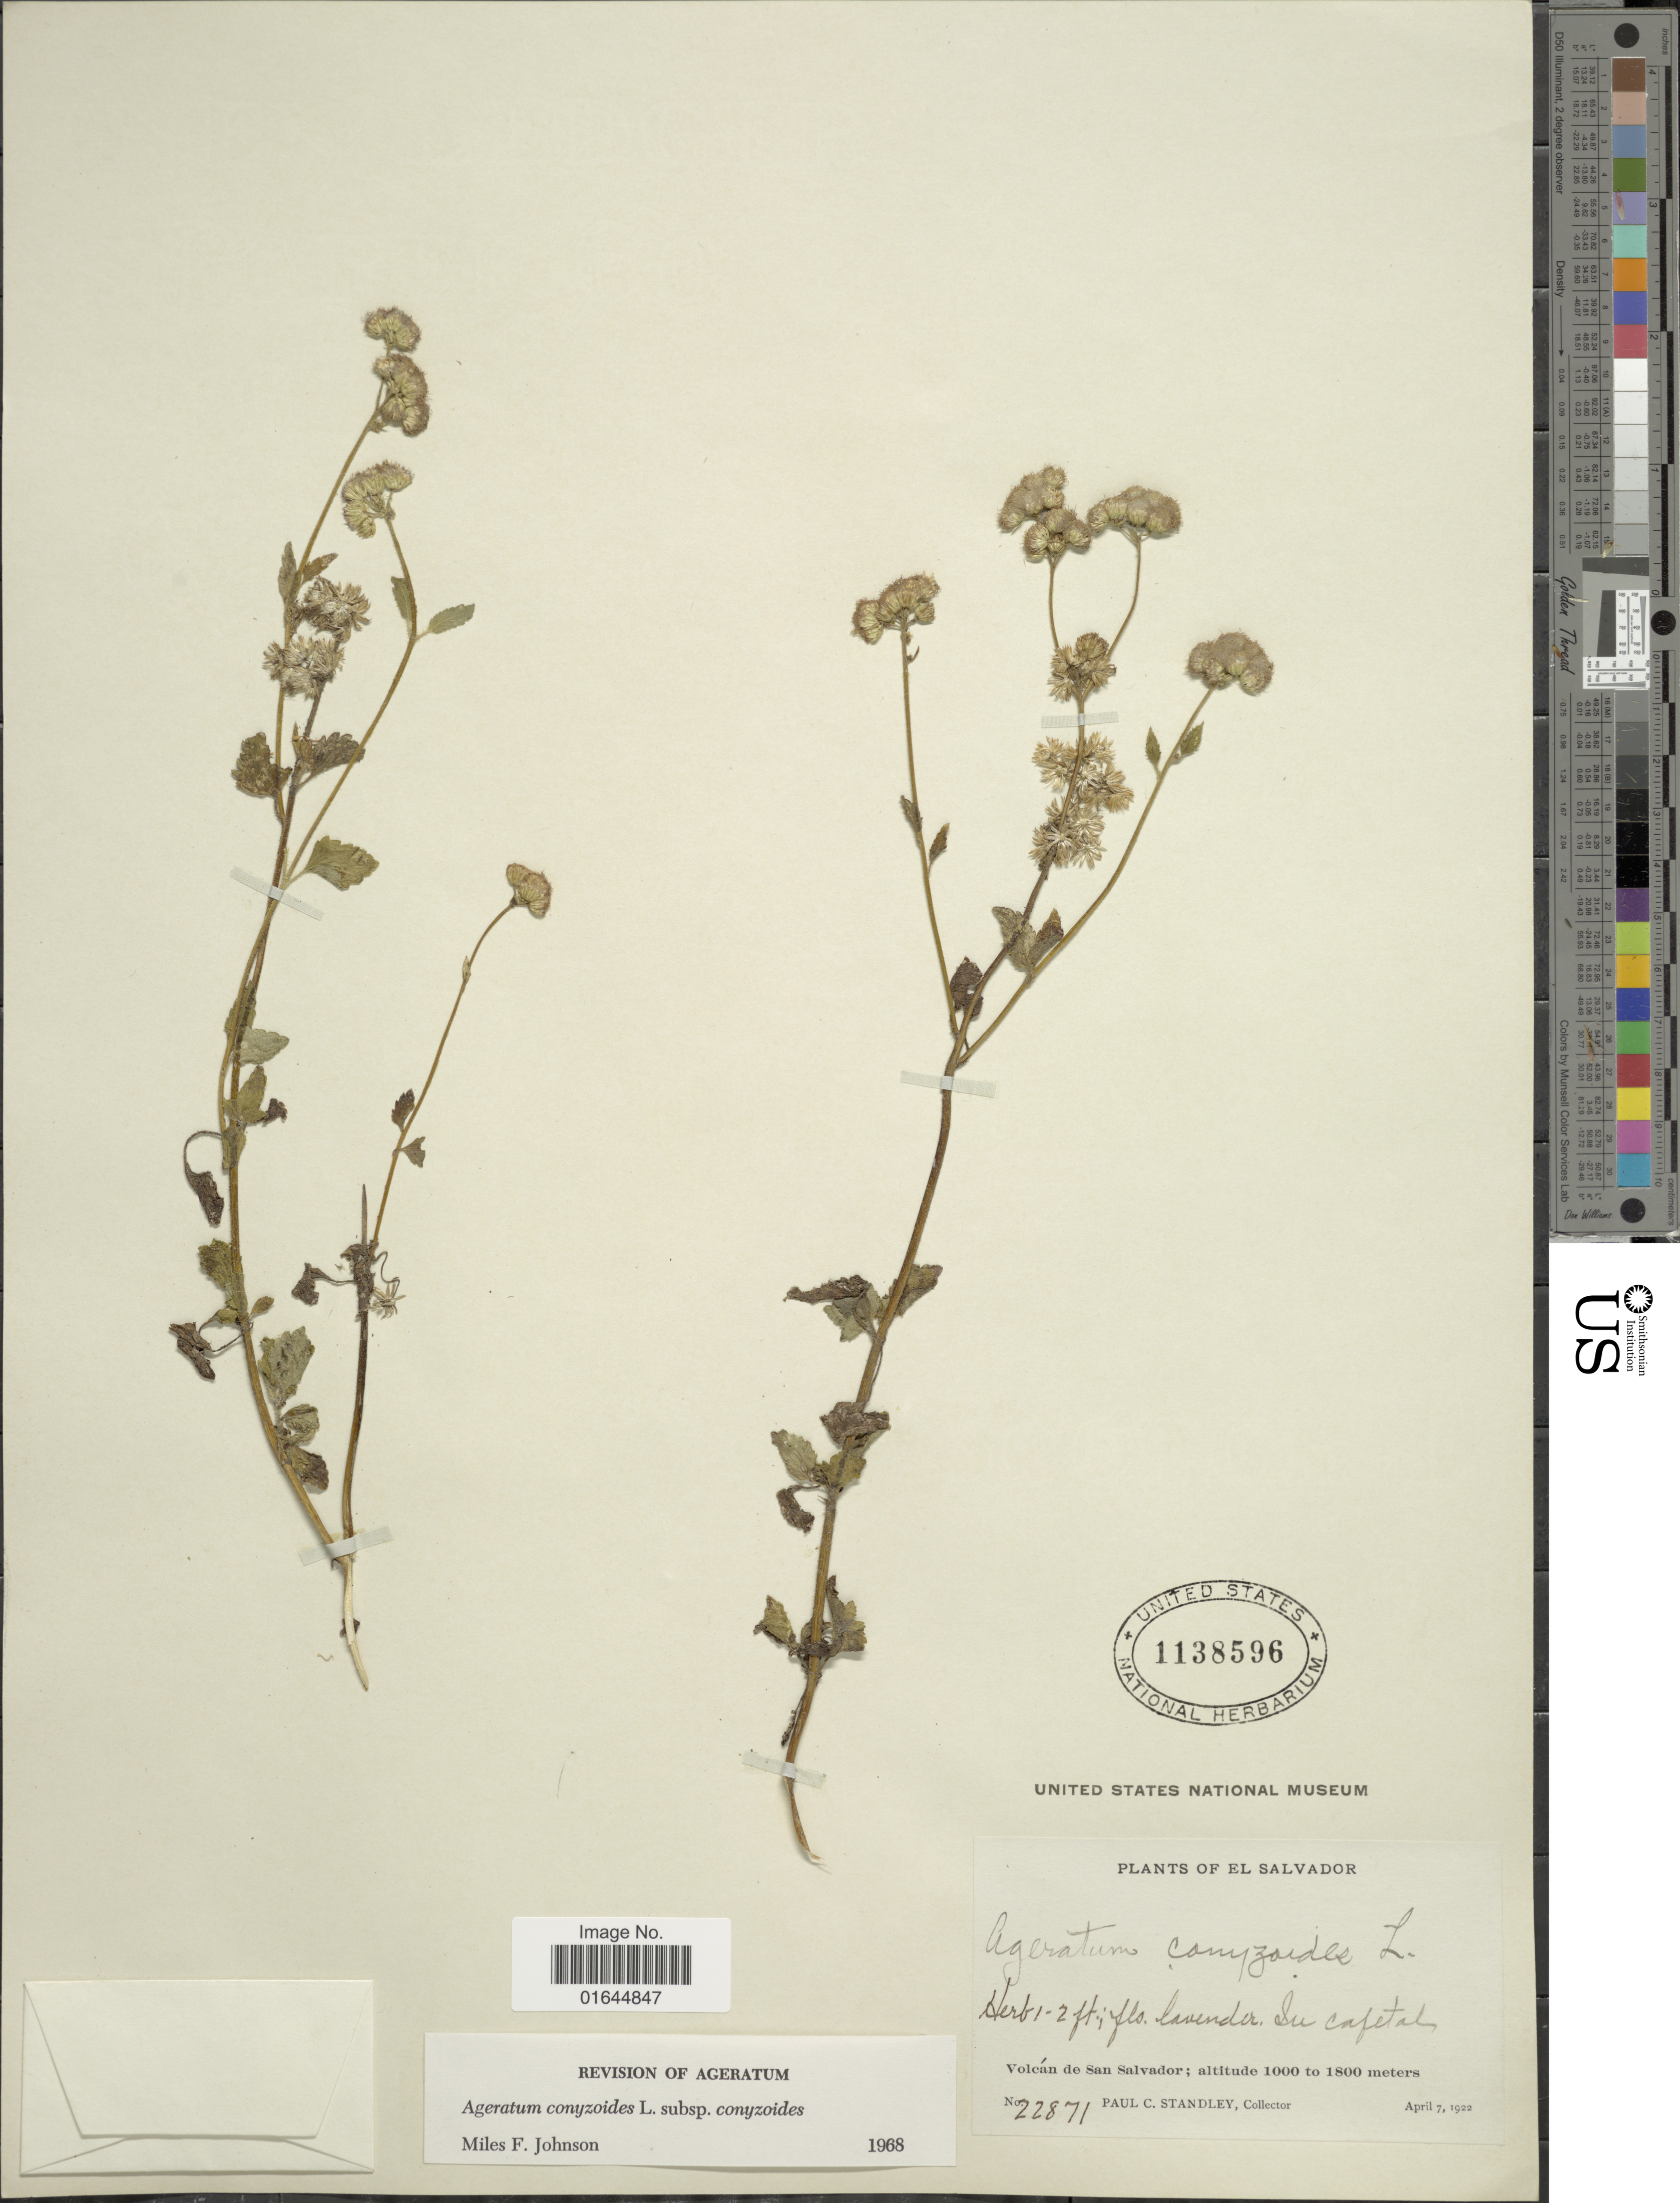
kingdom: Plantae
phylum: Tracheophyta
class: Magnoliopsida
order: Asterales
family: Asteraceae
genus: Ageratum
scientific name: Ageratum houstonianum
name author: Mill.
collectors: P. C. Standley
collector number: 22871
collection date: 1922-04-07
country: El Salvador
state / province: San Salvador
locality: El Salvador, Volcán de San Salvador.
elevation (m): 1000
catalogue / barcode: US 1138596